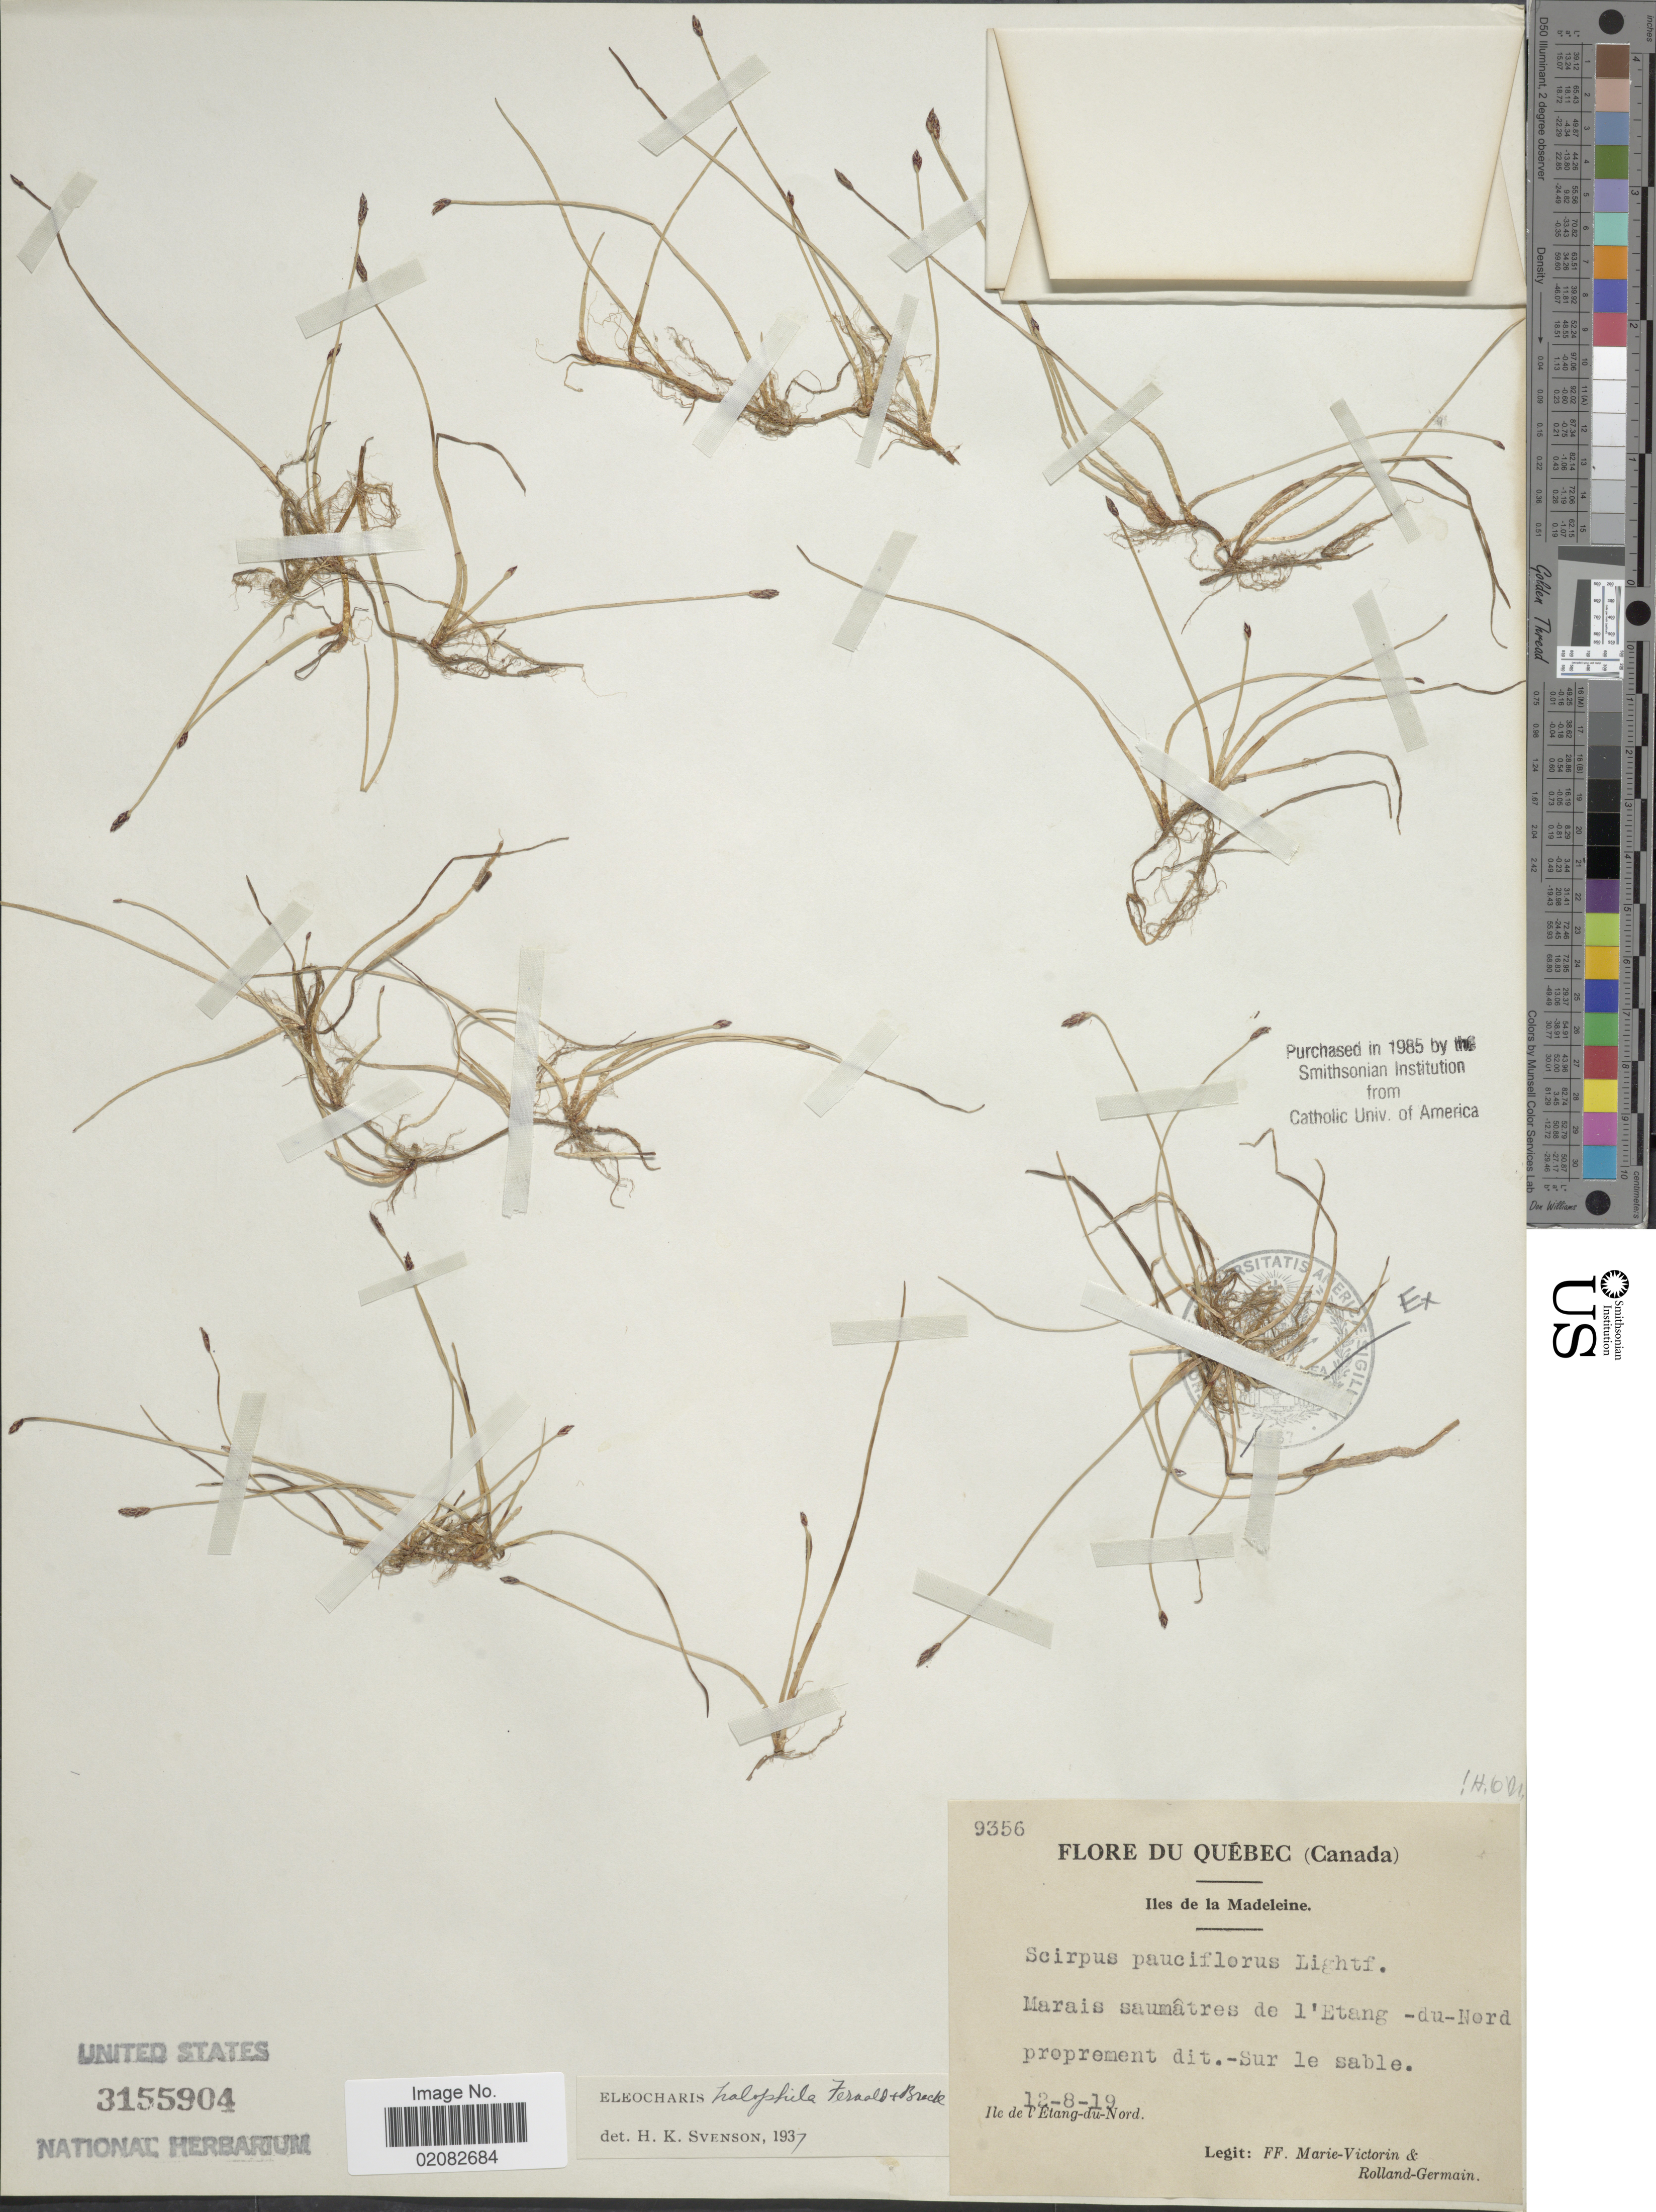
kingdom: Plantae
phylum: Tracheophyta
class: Liliopsida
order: Poales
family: Cyperaceae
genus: Eleocharis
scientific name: Eleocharis halophila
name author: (Fernald & Brackett) Fernald & Brackett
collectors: F. Marie-Victorin & Rolland-Germain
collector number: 9356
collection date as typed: Transcribed d/m/y: 12/8/19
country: Canada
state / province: Quebec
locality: Iles de la Madeleine, Marais saumatres de l 'Etang - du Nord proprement dit. Sur le sable, Ile de l'Etang du Nord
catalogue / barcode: US 3155904